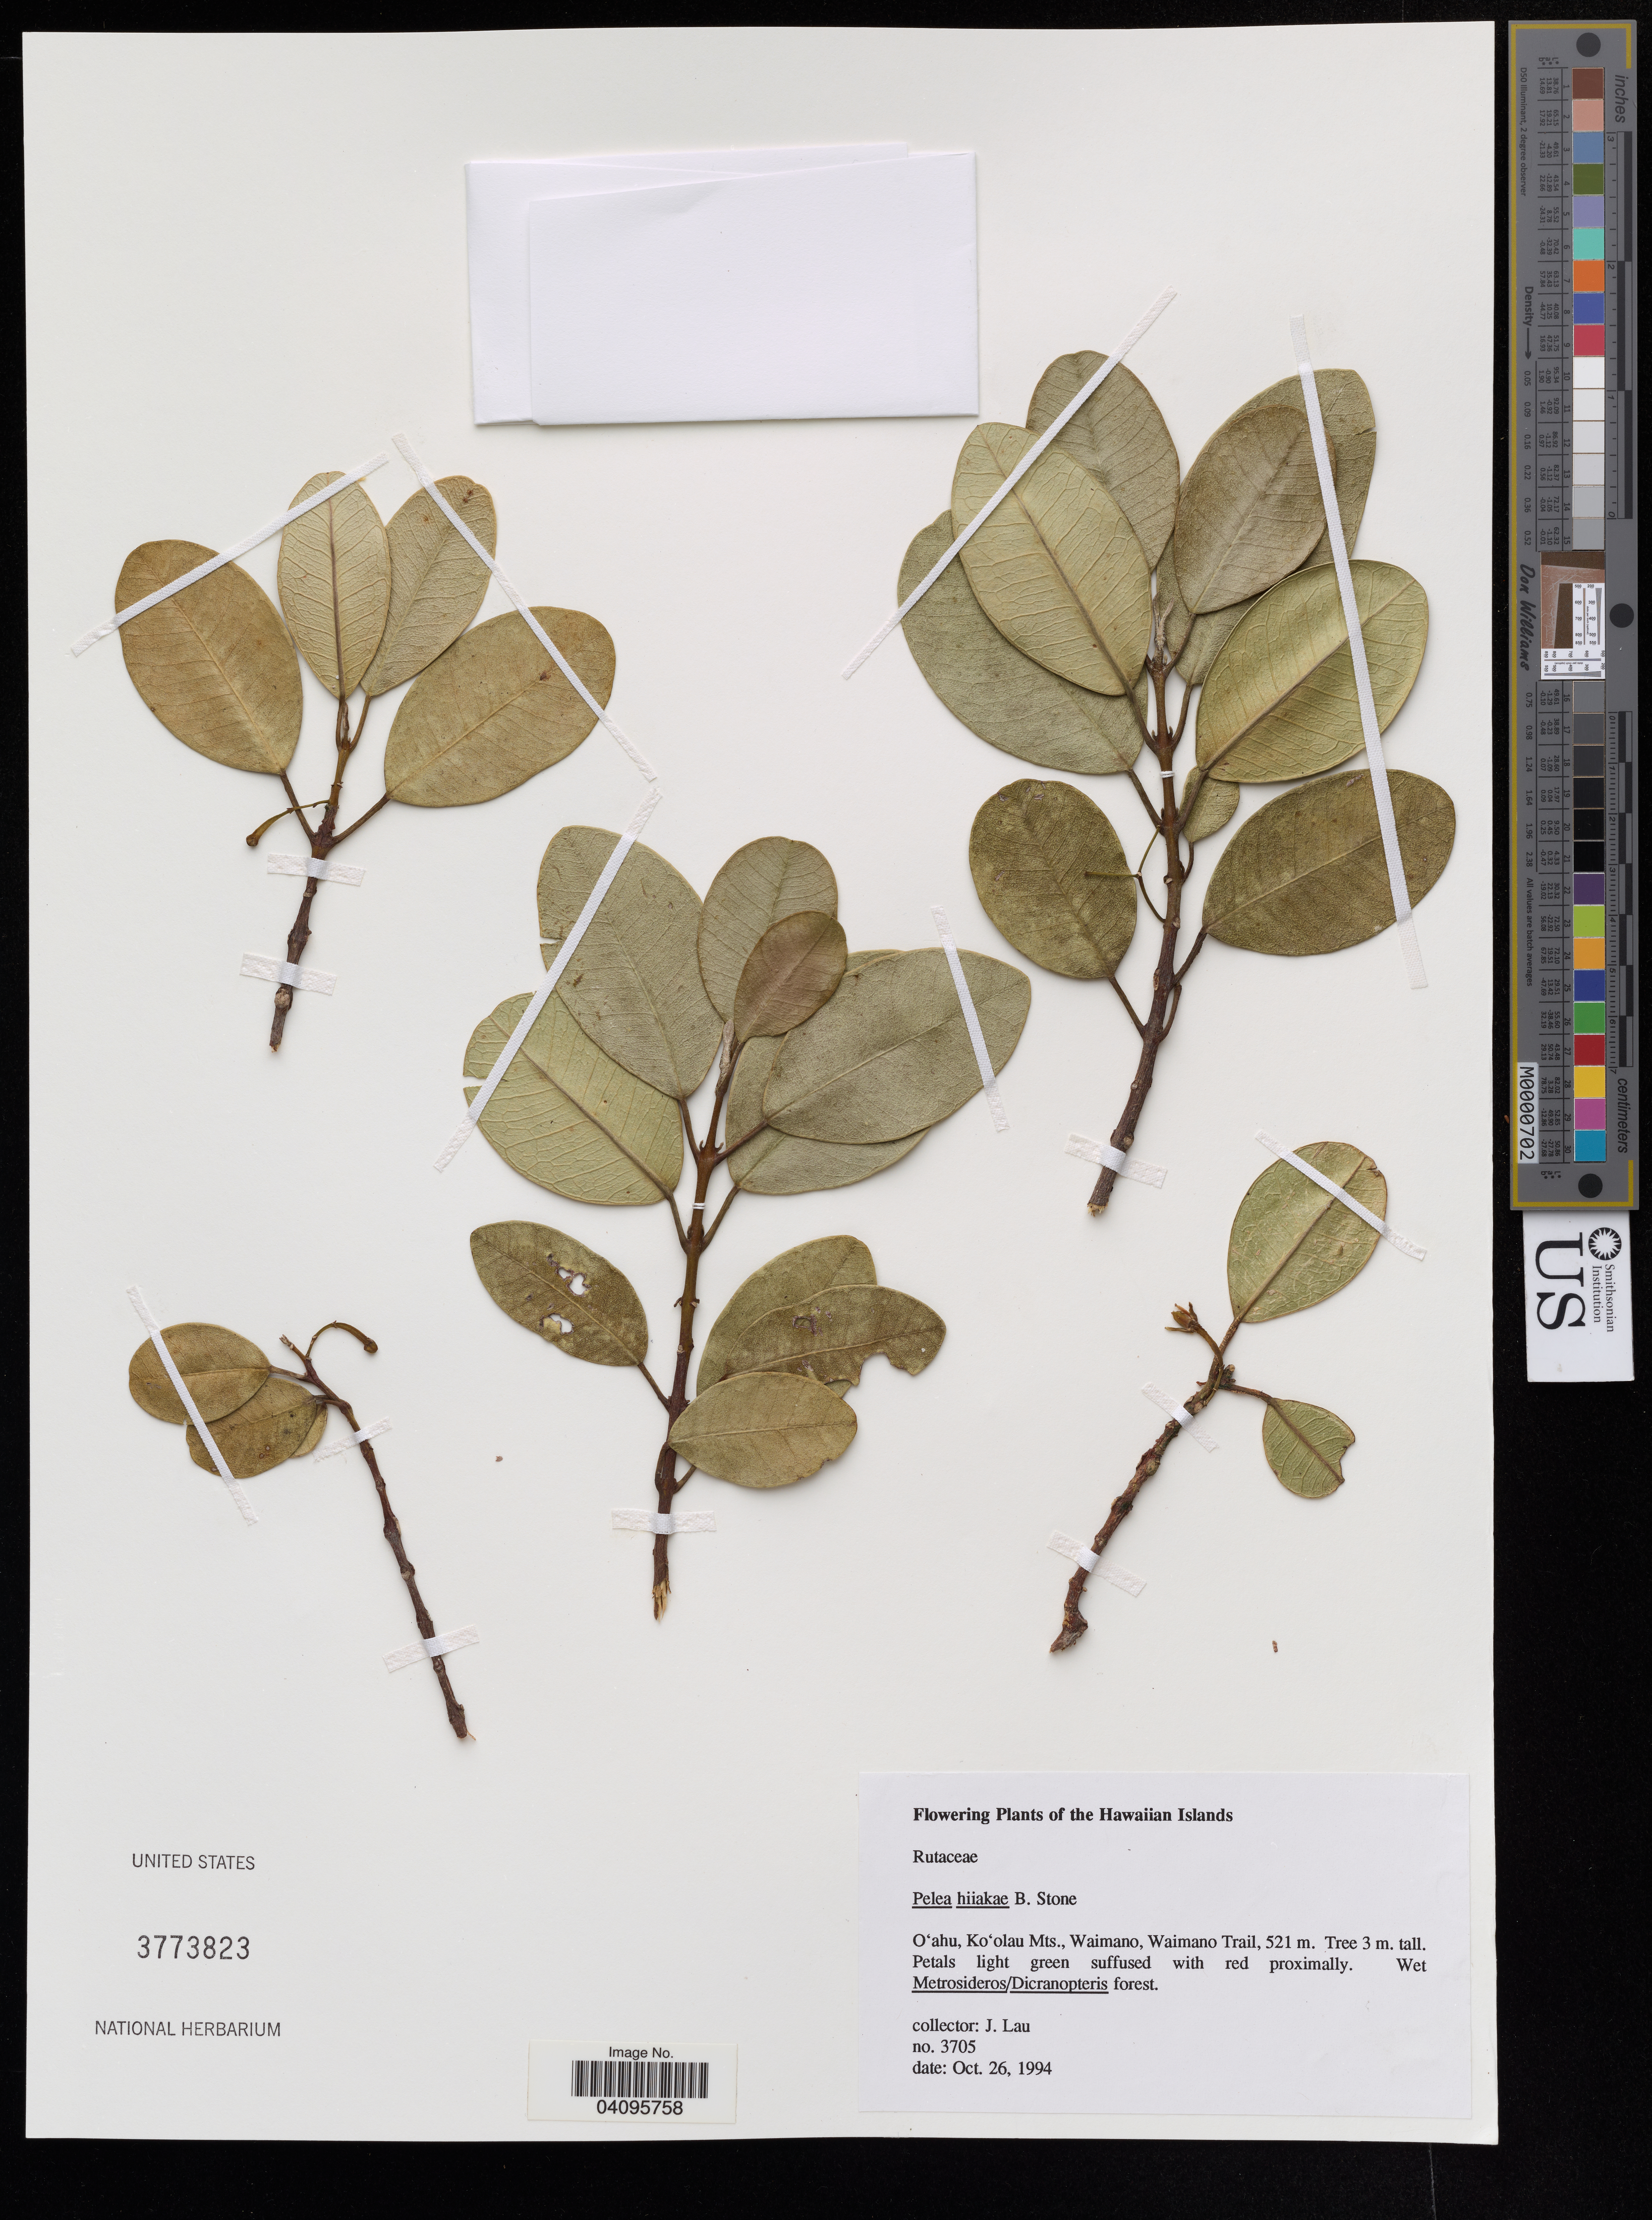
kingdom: Plantae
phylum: Tracheophyta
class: Magnoliopsida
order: Sapindales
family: Rutaceae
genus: Melicope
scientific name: Melicope hiiakae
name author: (B.C. Stone) T.G. Hartley & B.C. Stone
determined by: Wagner, W. L., (BOT), Smithsonian Institution - National Museum of Natural History (UNITED STATES)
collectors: J. Lau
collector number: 3705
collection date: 1994-10-26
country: United States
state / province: Hawaii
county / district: Honolulu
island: Oahu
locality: Ko'olau Mts., Waimano, Waimano Trail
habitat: Wet forest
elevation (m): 521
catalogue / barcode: US 3773823